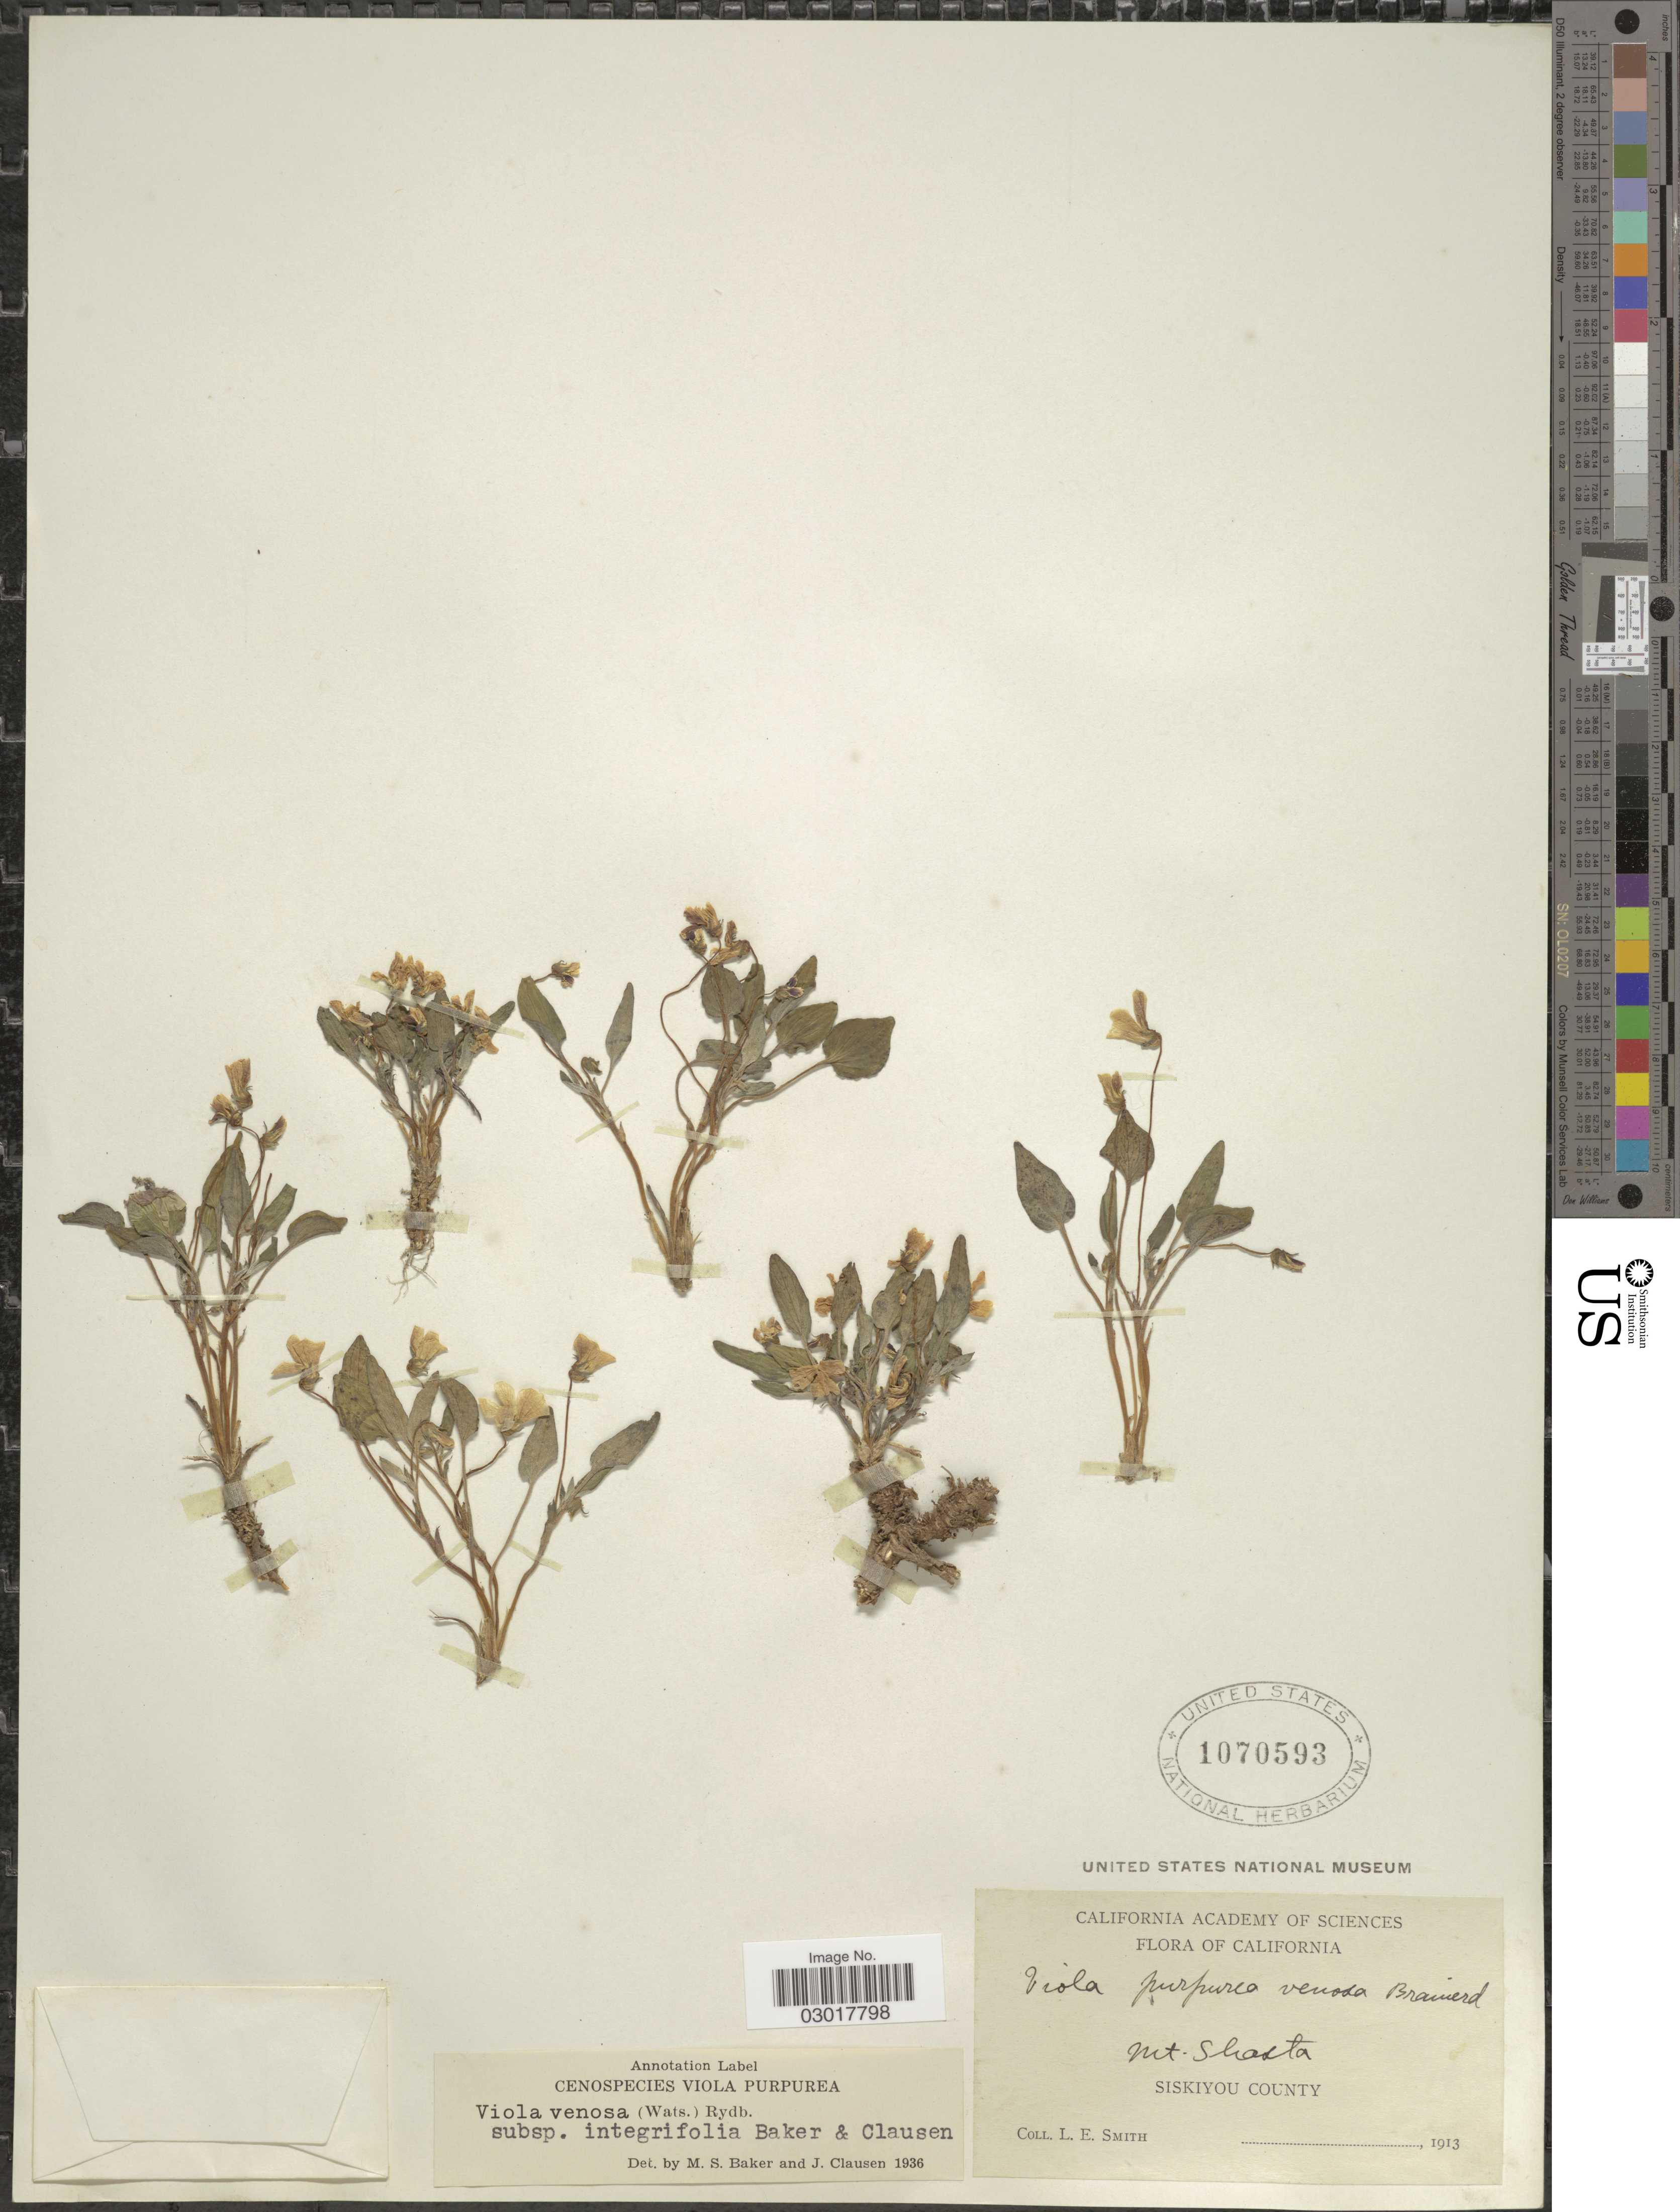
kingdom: Plantae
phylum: Tracheophyta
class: Magnoliopsida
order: Malpighiales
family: Violaceae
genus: Viola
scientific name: Viola venosa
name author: (S. Watson) Rydb.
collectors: L. E. Smith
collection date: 1913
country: United States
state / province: California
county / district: Siskiyou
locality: Mt. Shasta, Siskiyou County.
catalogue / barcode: US 1070593